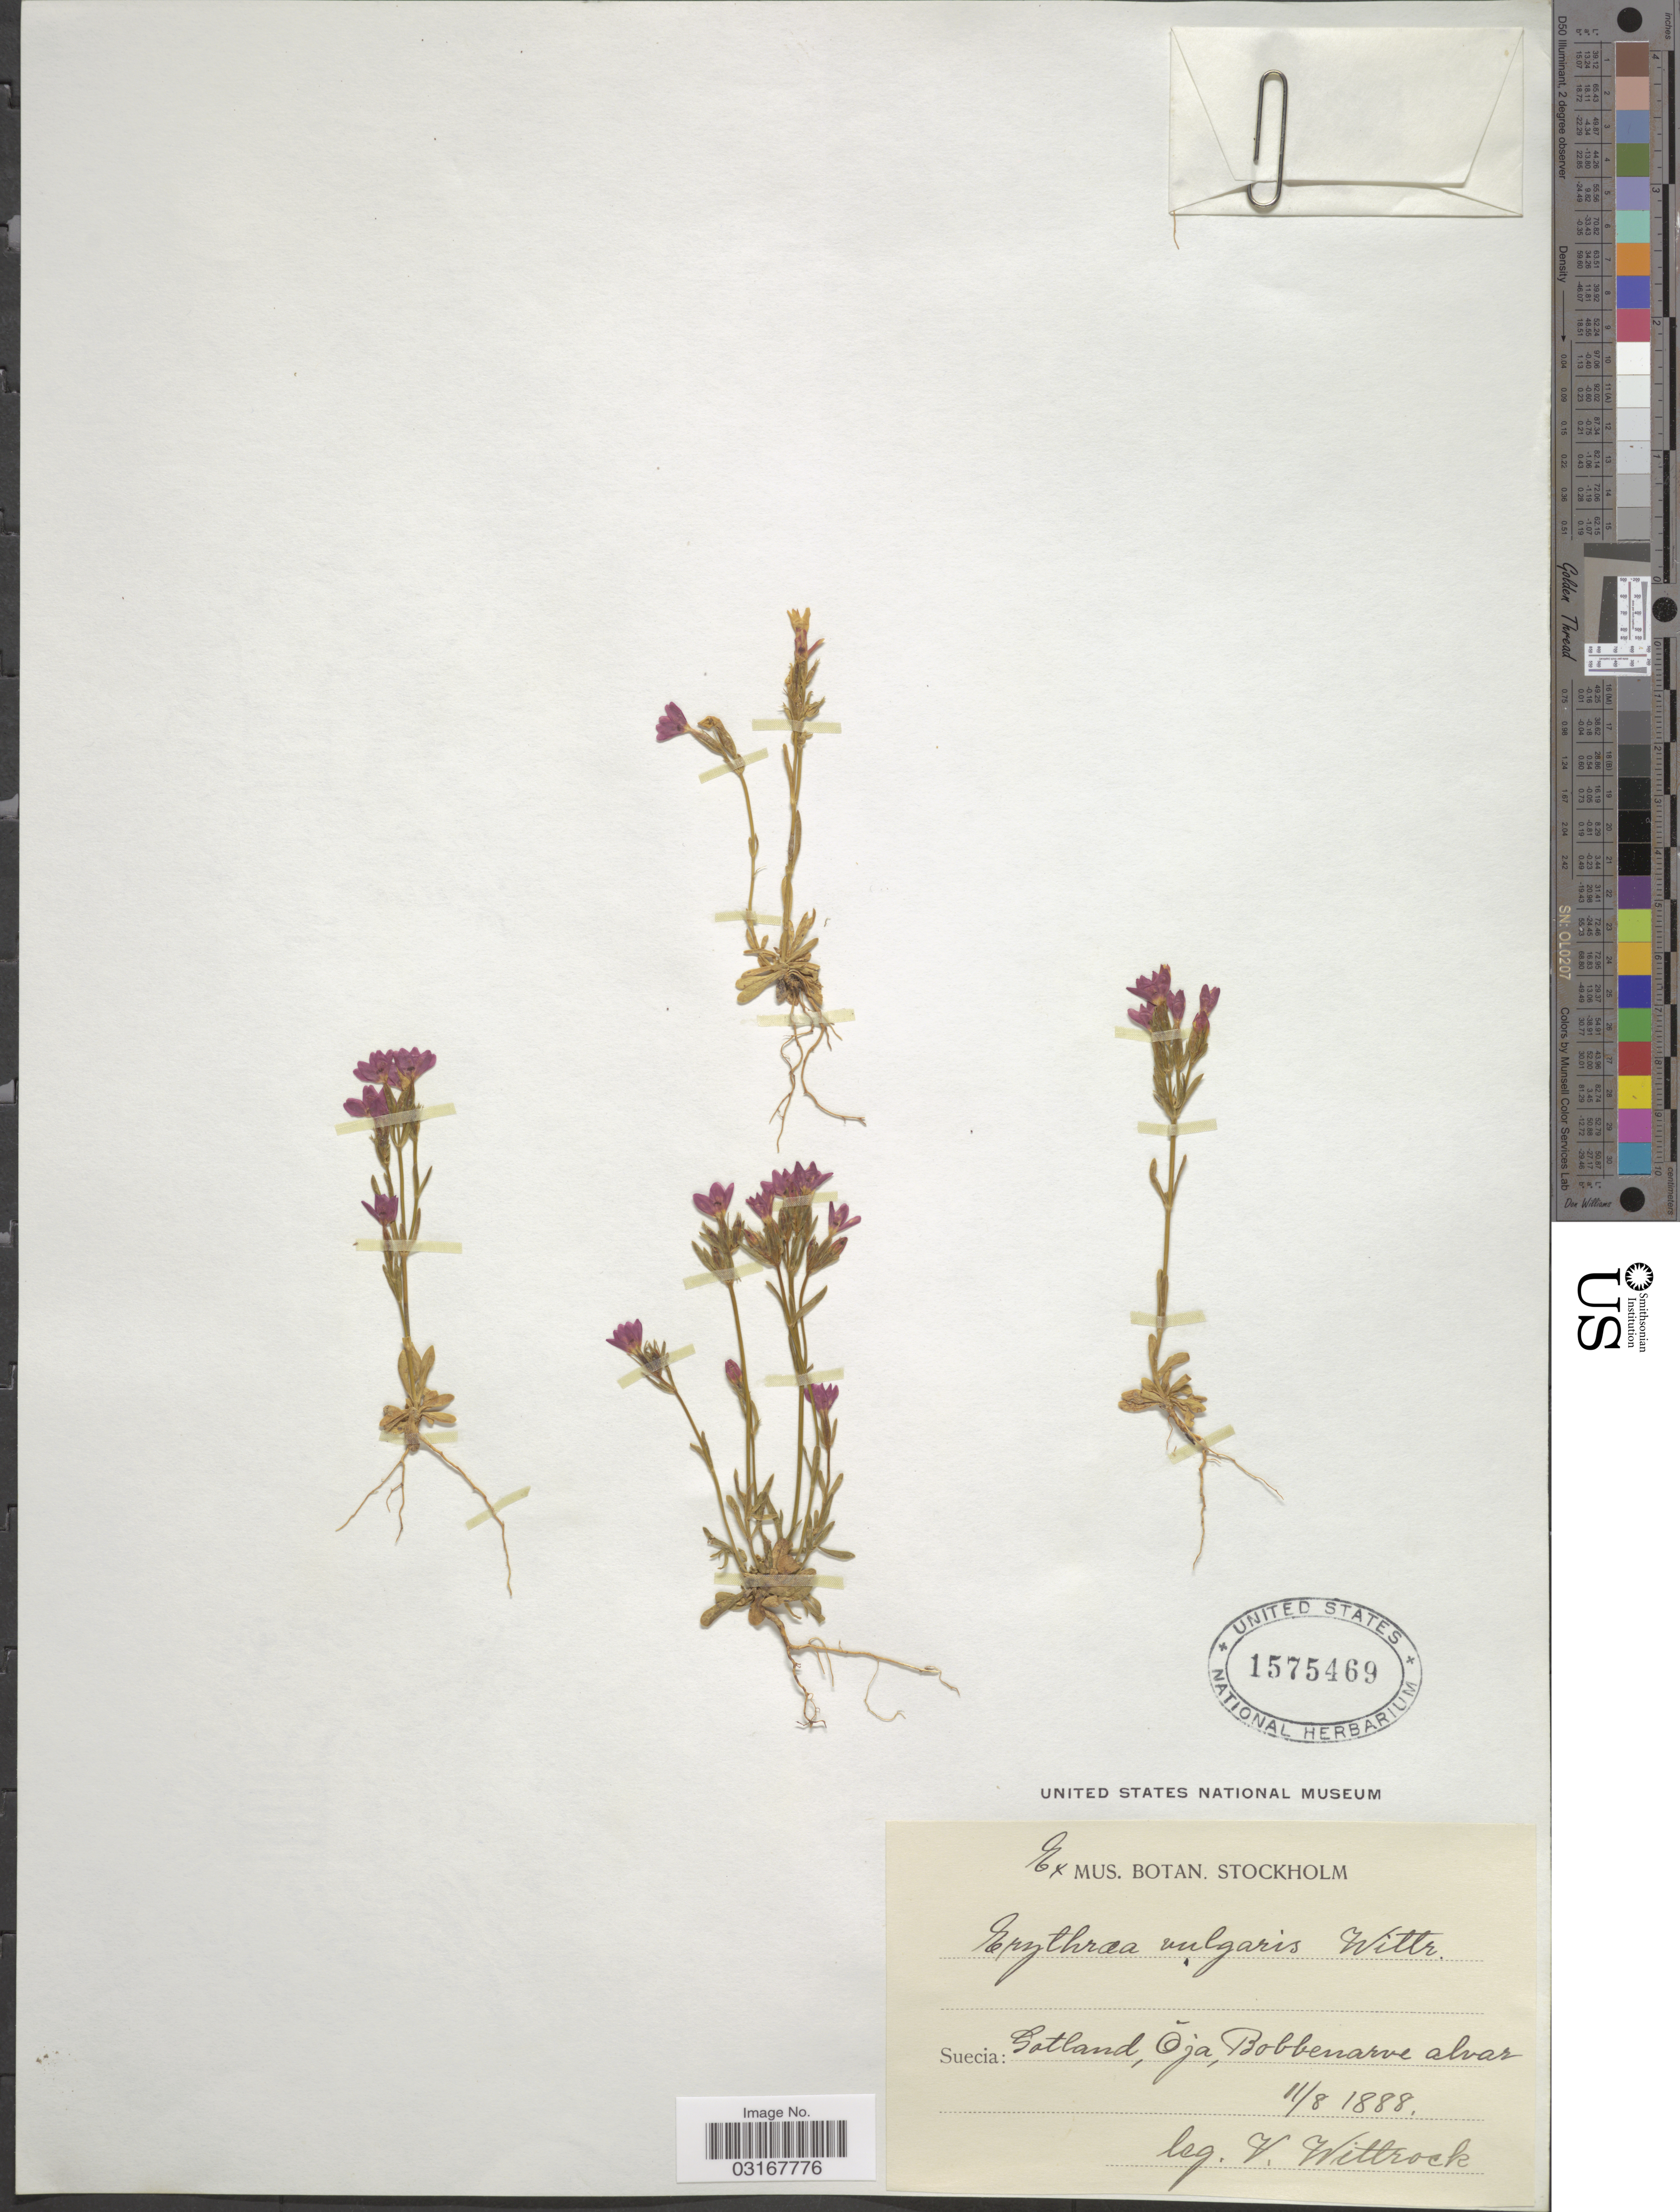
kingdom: Plantae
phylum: Tracheophyta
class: Magnoliopsida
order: Gentianales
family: Gentianaceae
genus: Centaurium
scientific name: Centaurium vulgaris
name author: Godr.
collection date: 1888-08-11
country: Sweden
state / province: Gotland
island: Gotland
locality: Suecia: Gotland, Öja, Bobbenarve alvar [interpreted].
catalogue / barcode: US 1575469